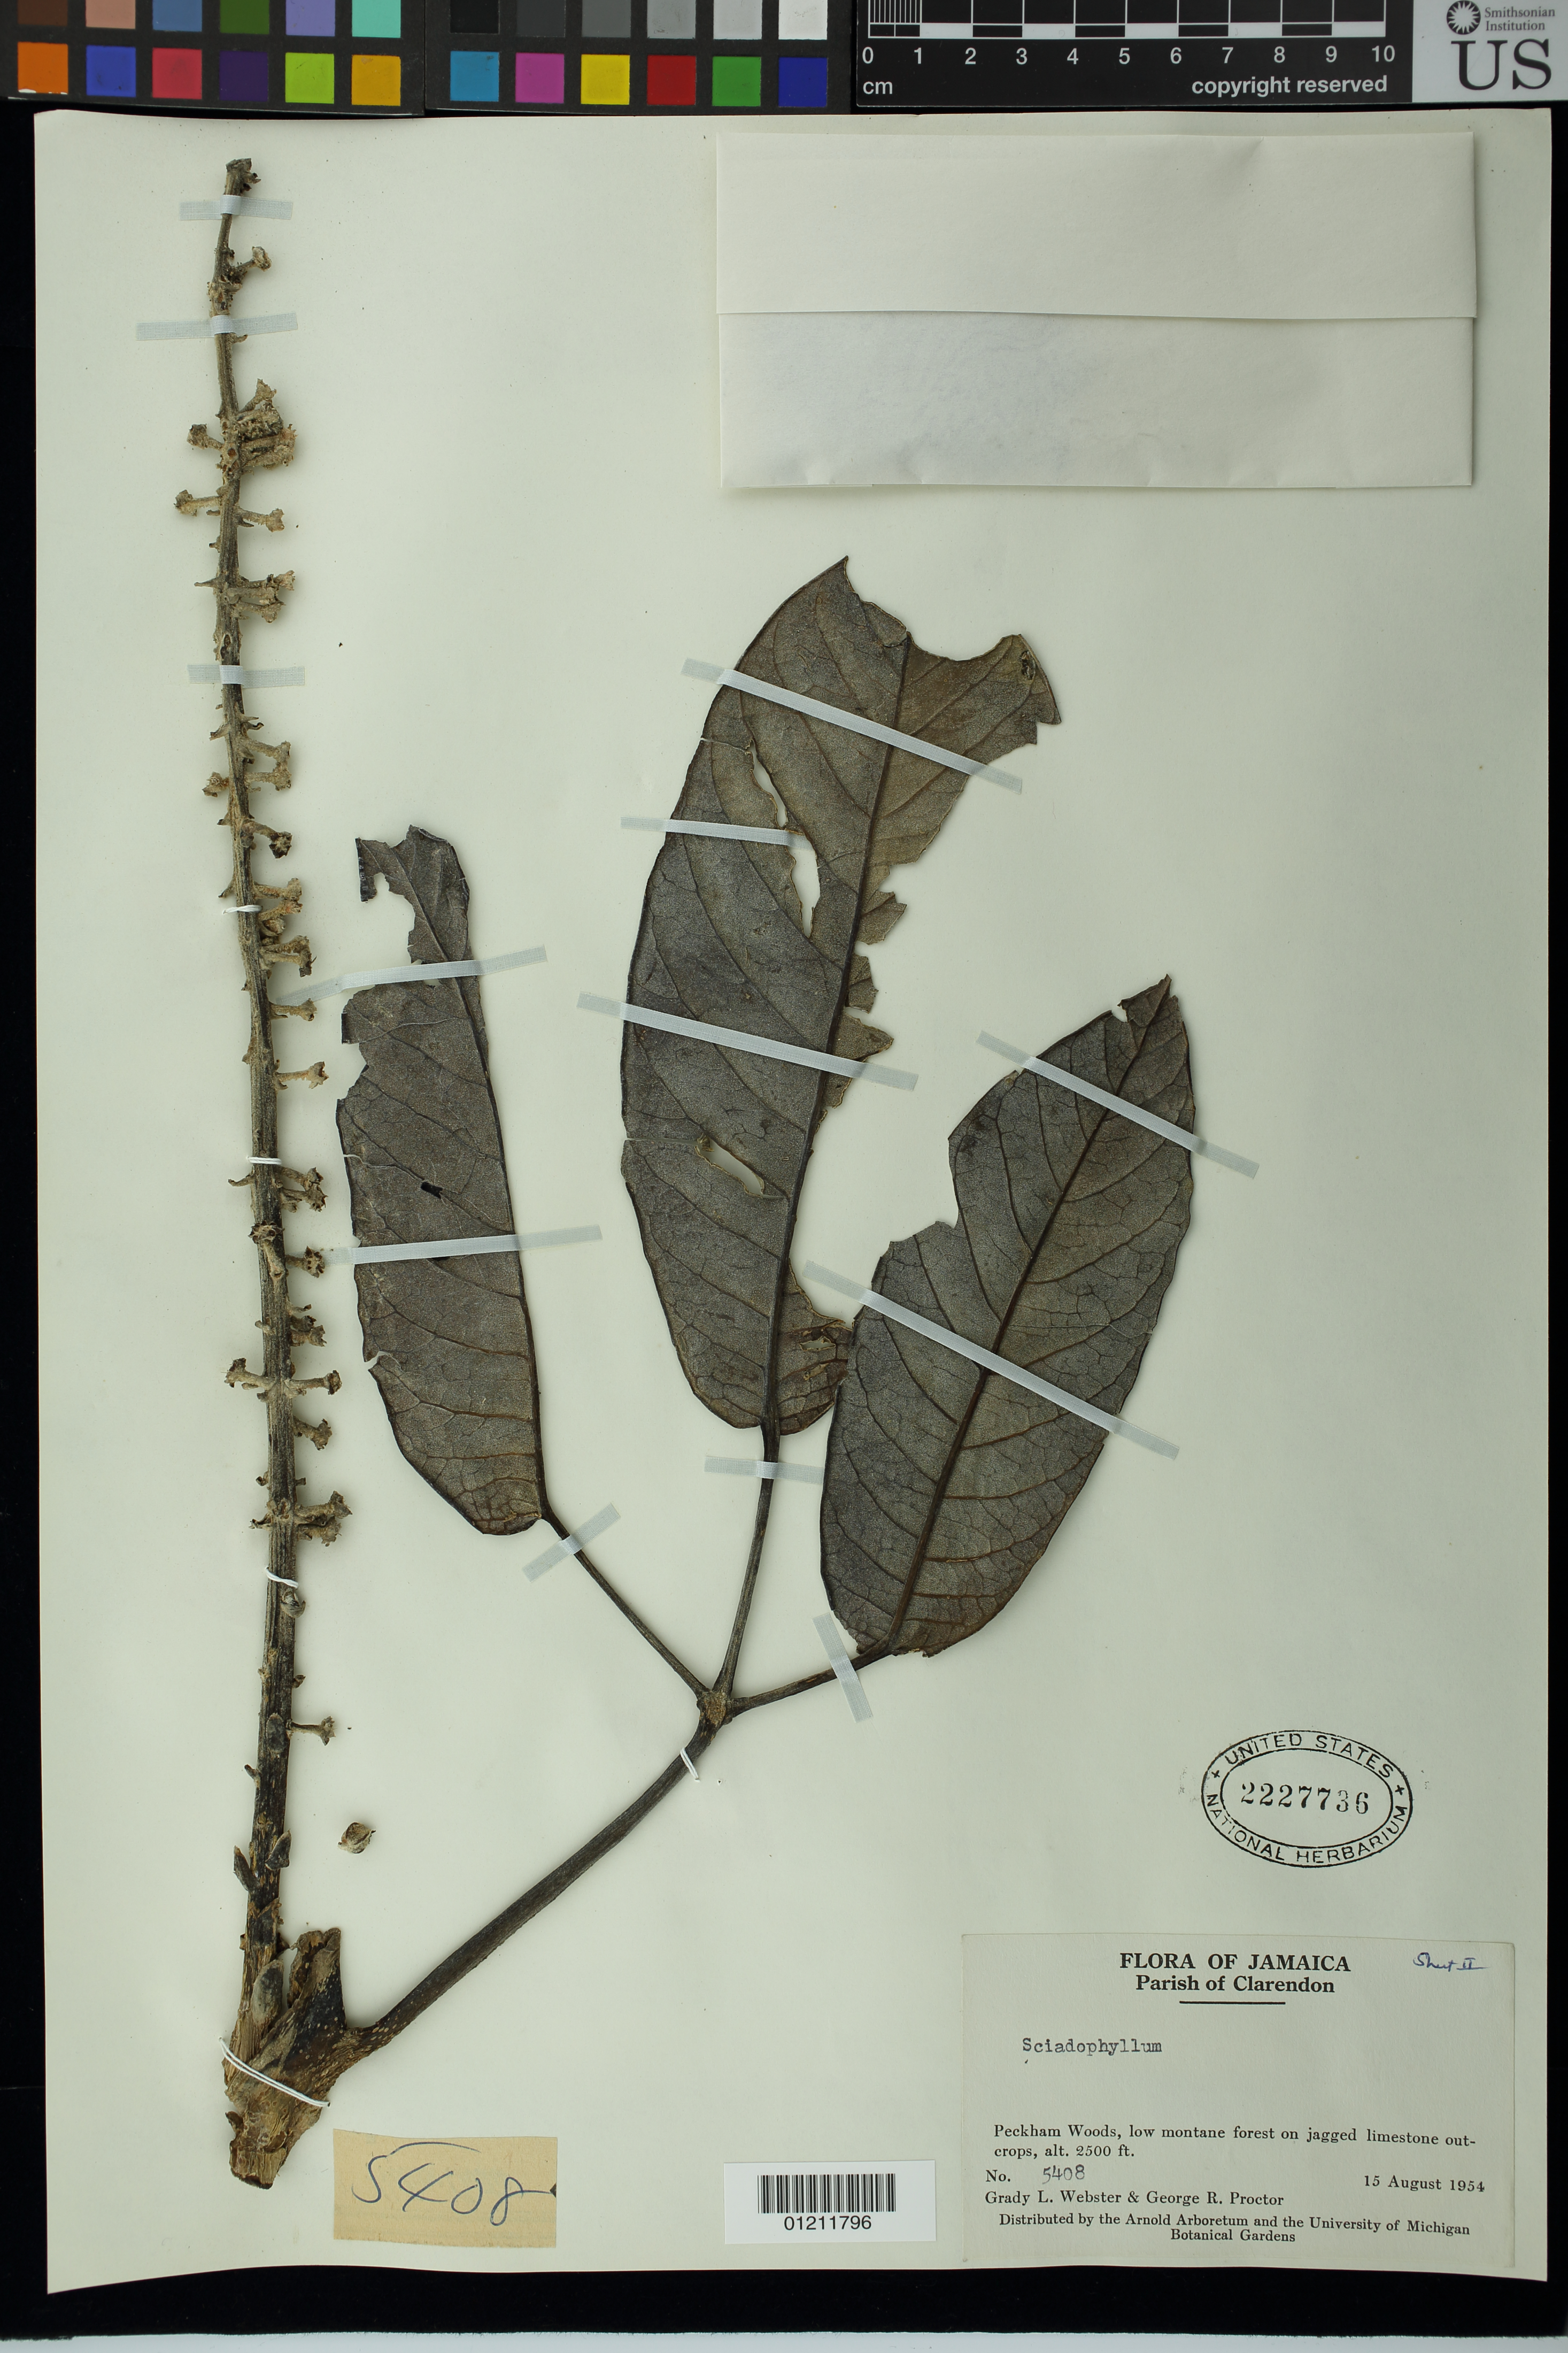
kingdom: Plantae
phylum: Tracheophyta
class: Magnoliopsida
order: Apiales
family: Araliaceae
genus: Schefflera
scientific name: Schefflera troyana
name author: (Urb.) A.C. Sm.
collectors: G. L. Webster & G. Proctor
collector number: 5408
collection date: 1954-08-15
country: Jamaica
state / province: Clarendon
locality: Peckham Woods, low montane forest on jagged limestone outcrops.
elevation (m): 762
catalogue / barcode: US 2227736